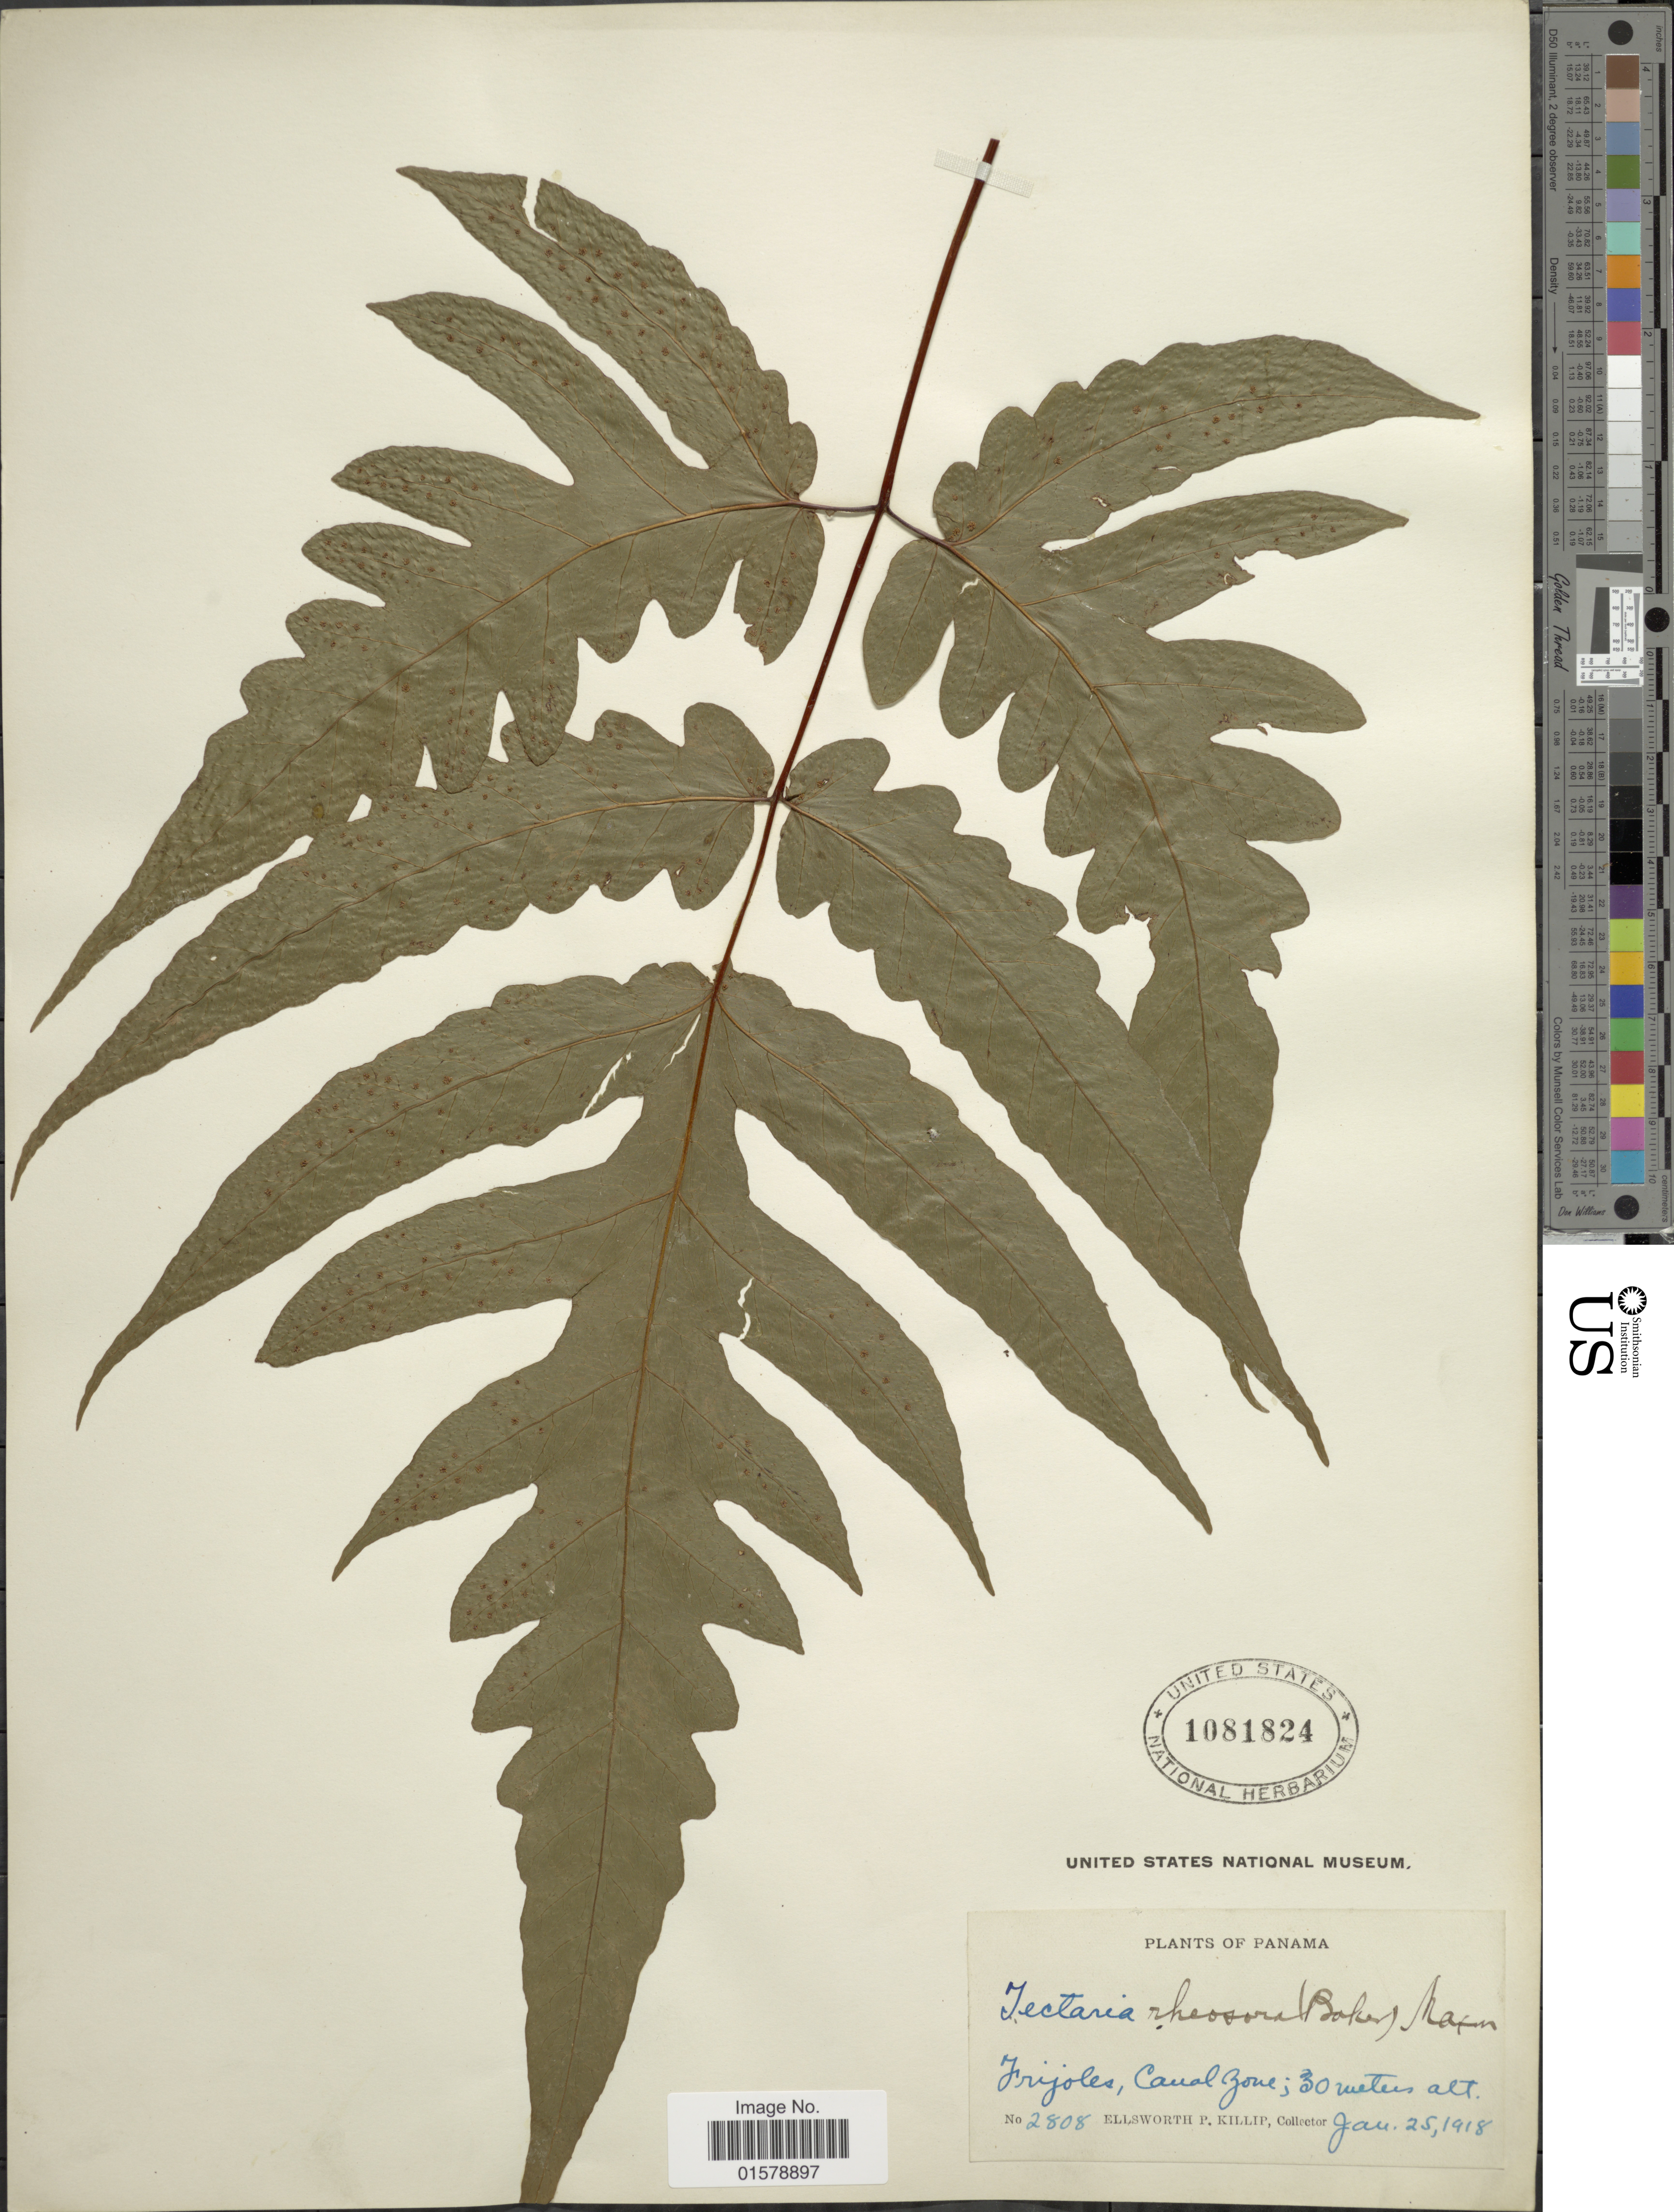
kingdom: Plantae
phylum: Tracheophyta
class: Polypodiopsida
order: Polypodiales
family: Tectariaceae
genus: Tectaria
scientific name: Tectaria rivalis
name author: (Mett. ex Kuhn) C. Chr.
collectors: E. P. Killip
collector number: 2808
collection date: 1918-01-25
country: Panama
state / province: Colón / Panamá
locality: Frijoles, Canal Zone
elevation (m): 30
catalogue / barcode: US 1081824